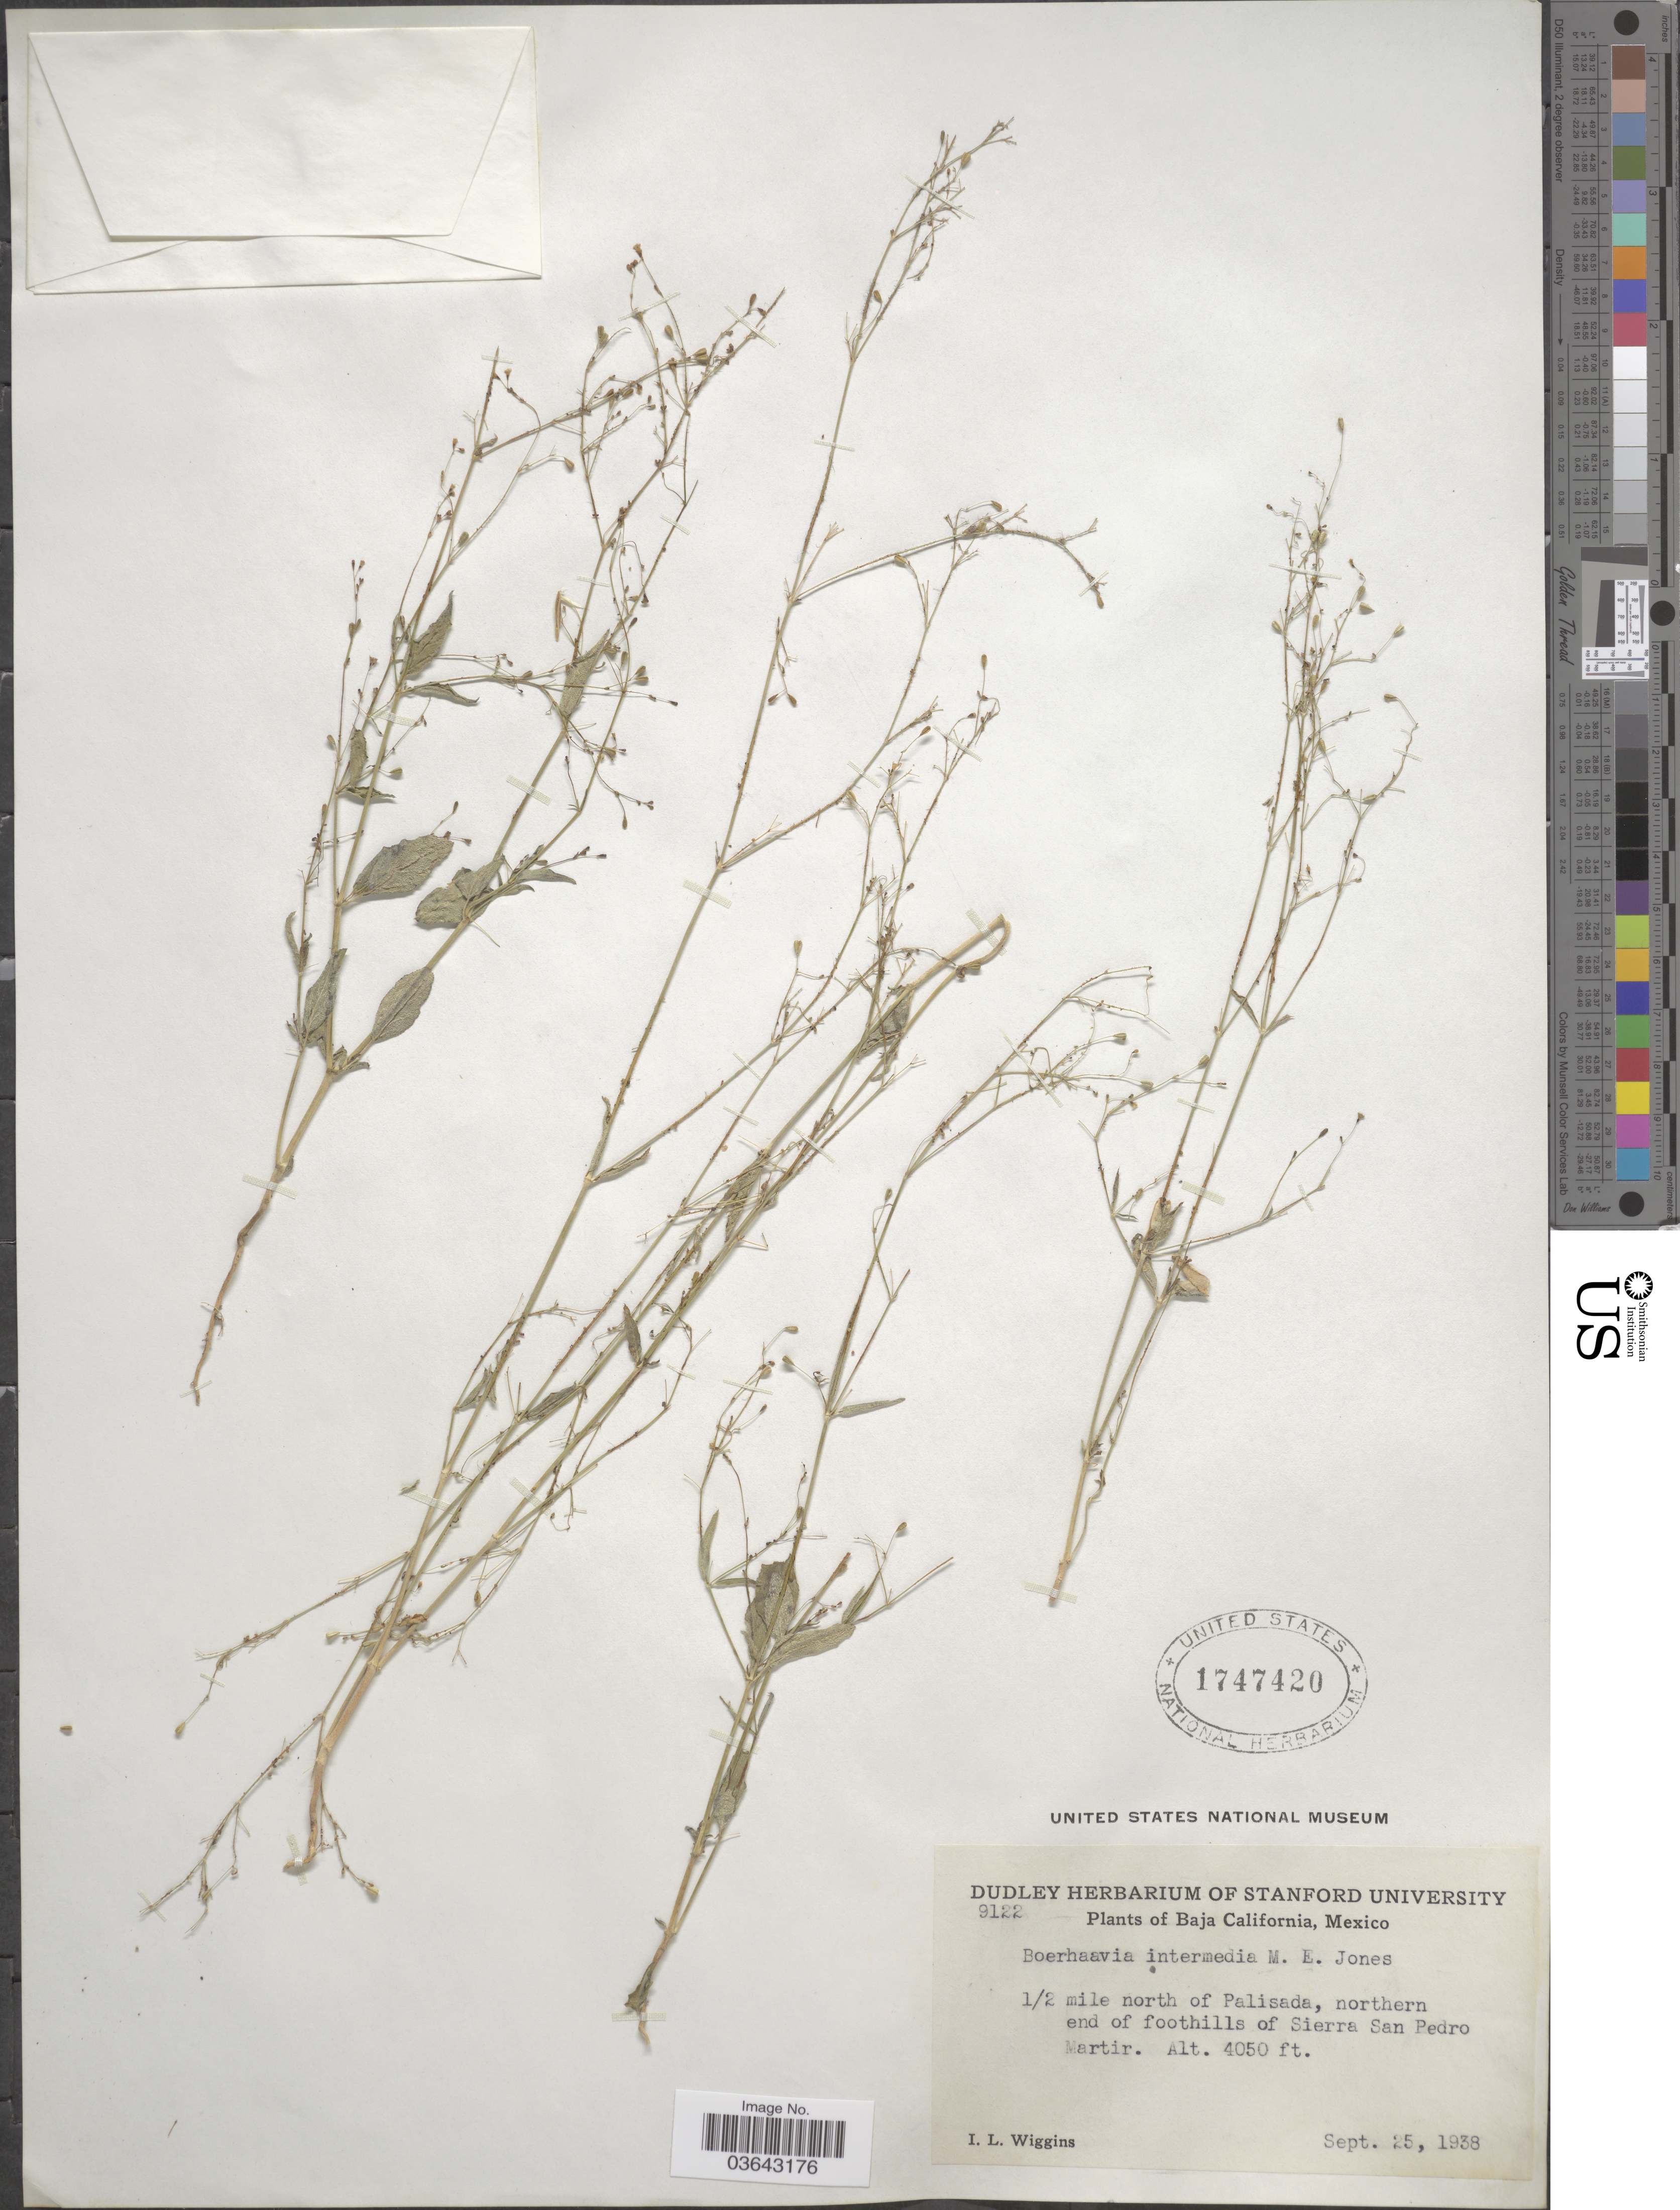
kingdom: Plantae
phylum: Tracheophyta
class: Magnoliopsida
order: Caryophyllales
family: Nyctaginaceae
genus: Boerhavia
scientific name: Boerhavia intermedia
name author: M.E. Jones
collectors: I. L. Wiggins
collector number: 9122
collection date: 1938-09-25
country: Mexico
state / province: Baja California Norte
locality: ½ mile north of Palisada, northern end of foothills of Sierra San Pedro Martir.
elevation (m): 1234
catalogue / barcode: US 1747420